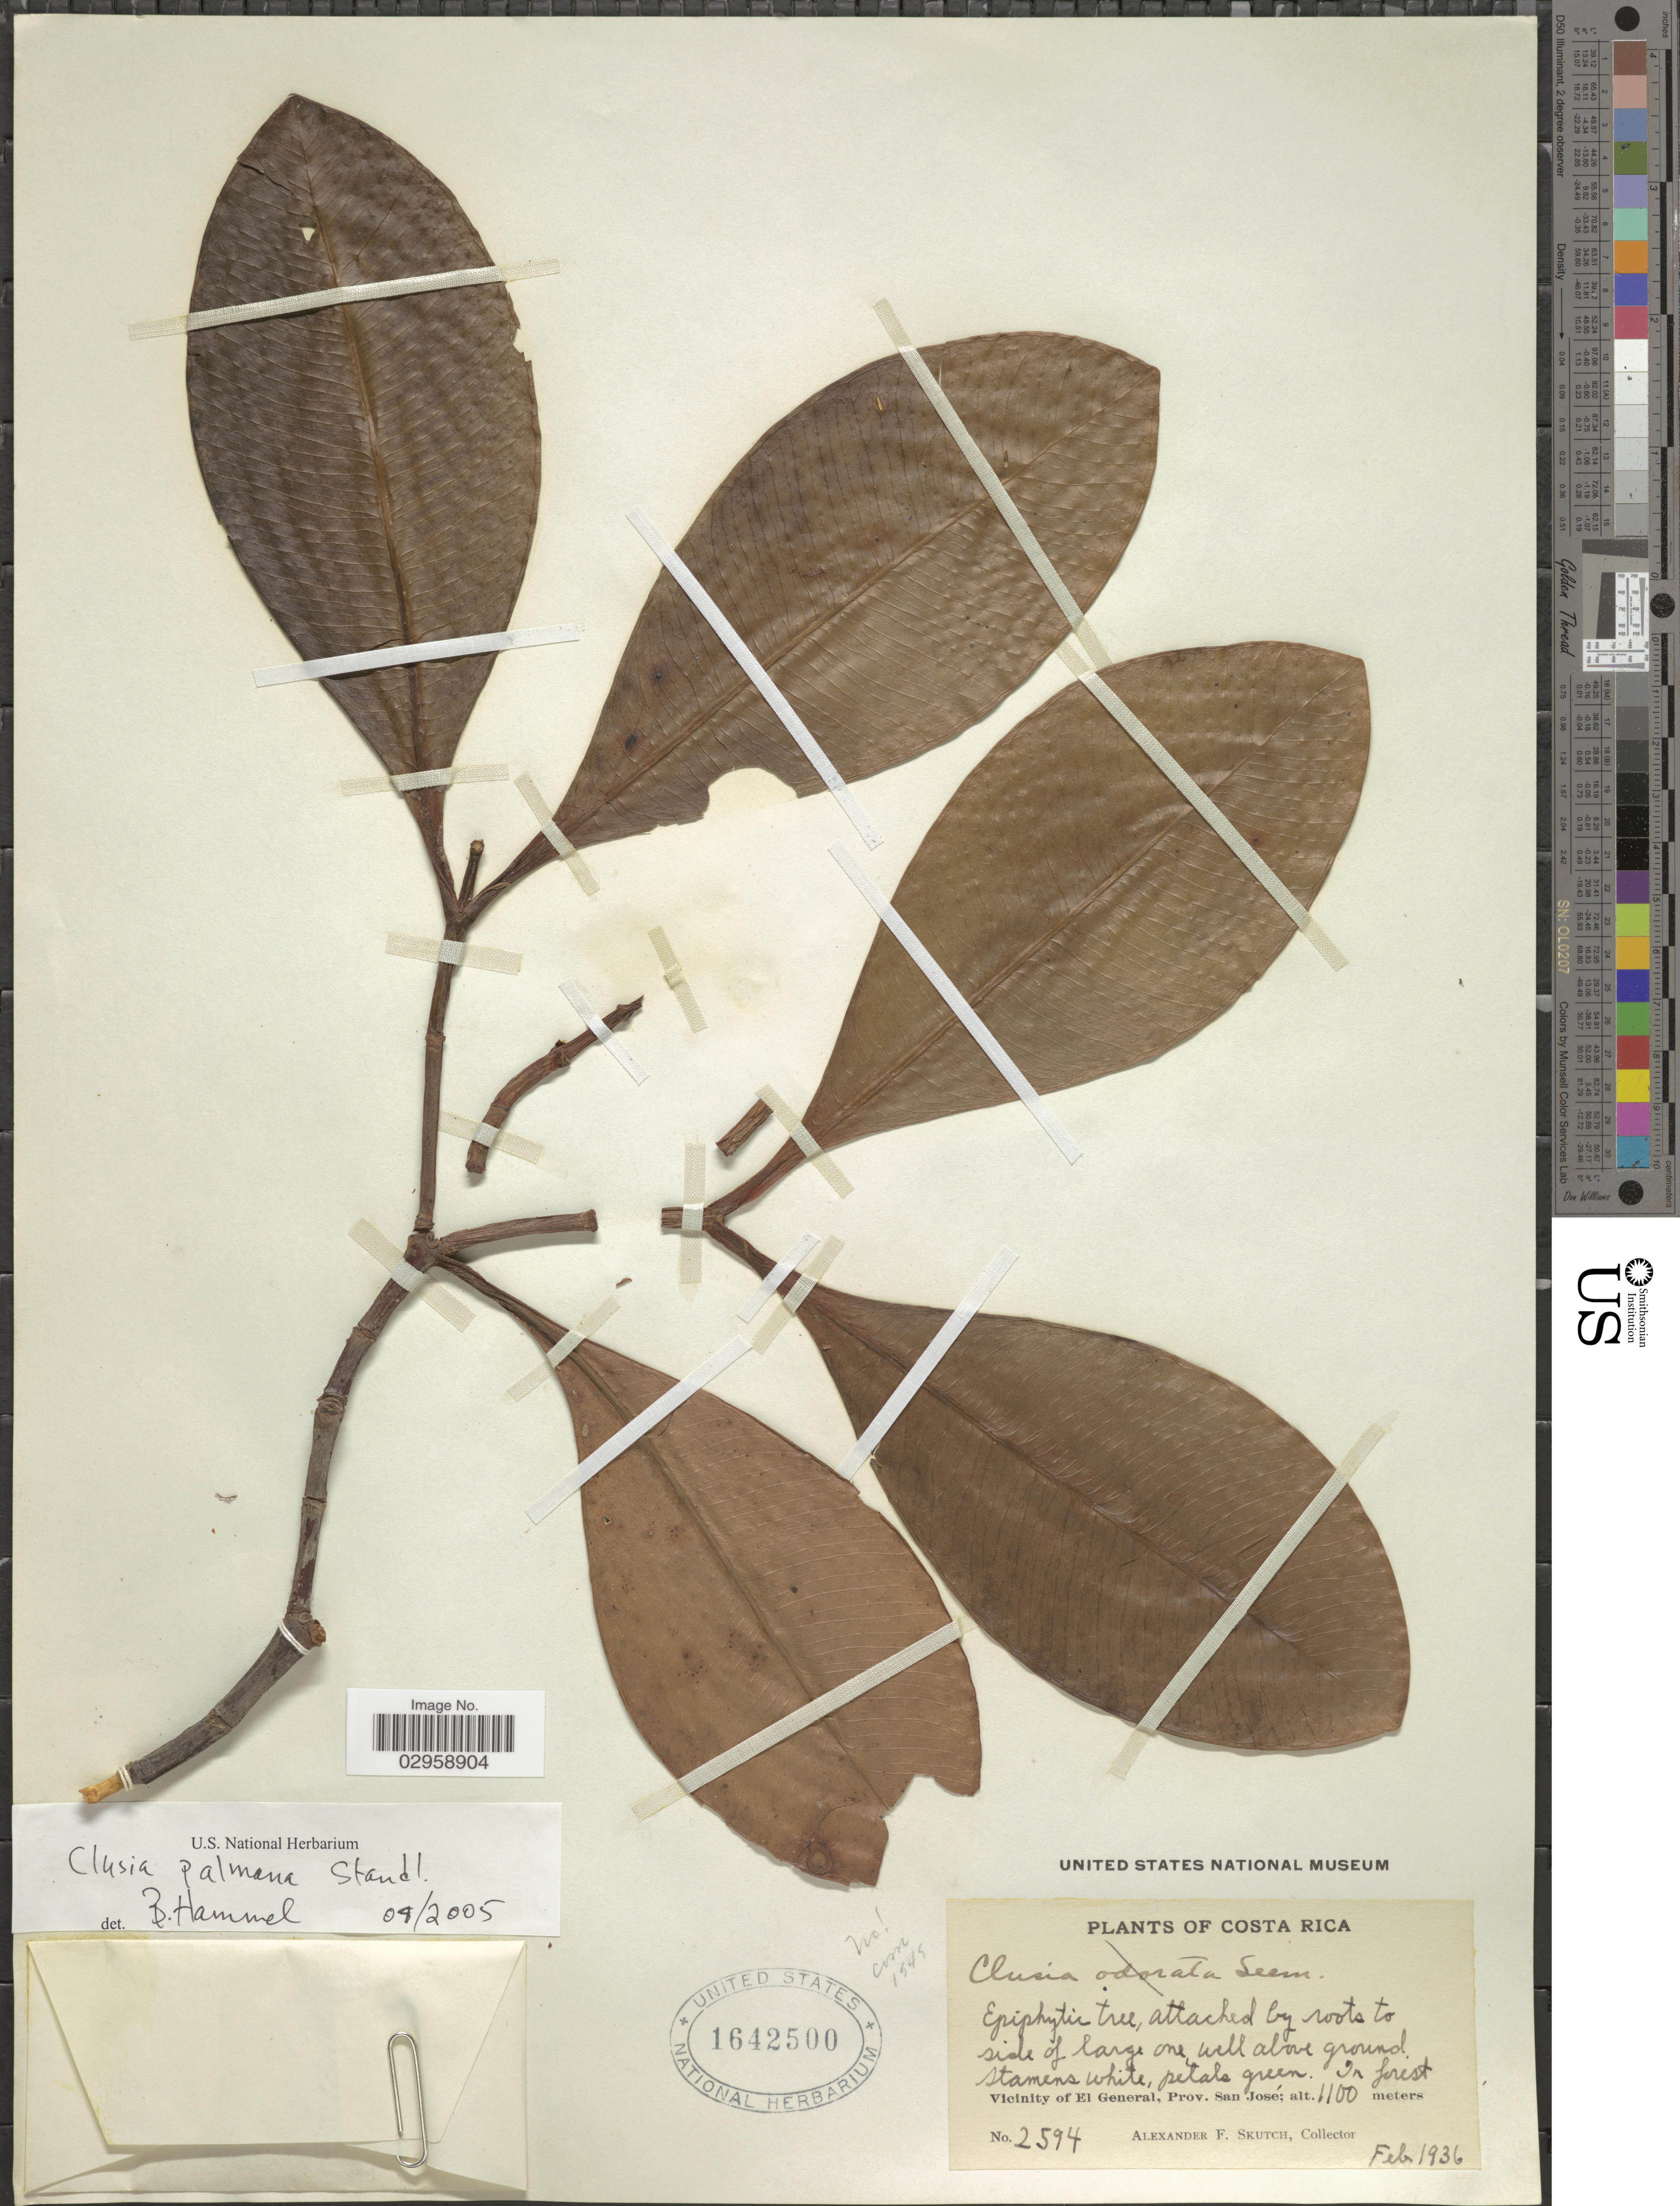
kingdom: Plantae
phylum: Tracheophyta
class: Magnoliopsida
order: Malpighiales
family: Clusiaceae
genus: Clusia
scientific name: Clusia palmana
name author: Standl.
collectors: A. F. Skutch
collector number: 2594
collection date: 1936-02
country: Costa Rica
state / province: San José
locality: Vicinity of El General.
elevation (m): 1100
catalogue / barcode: US 1642500